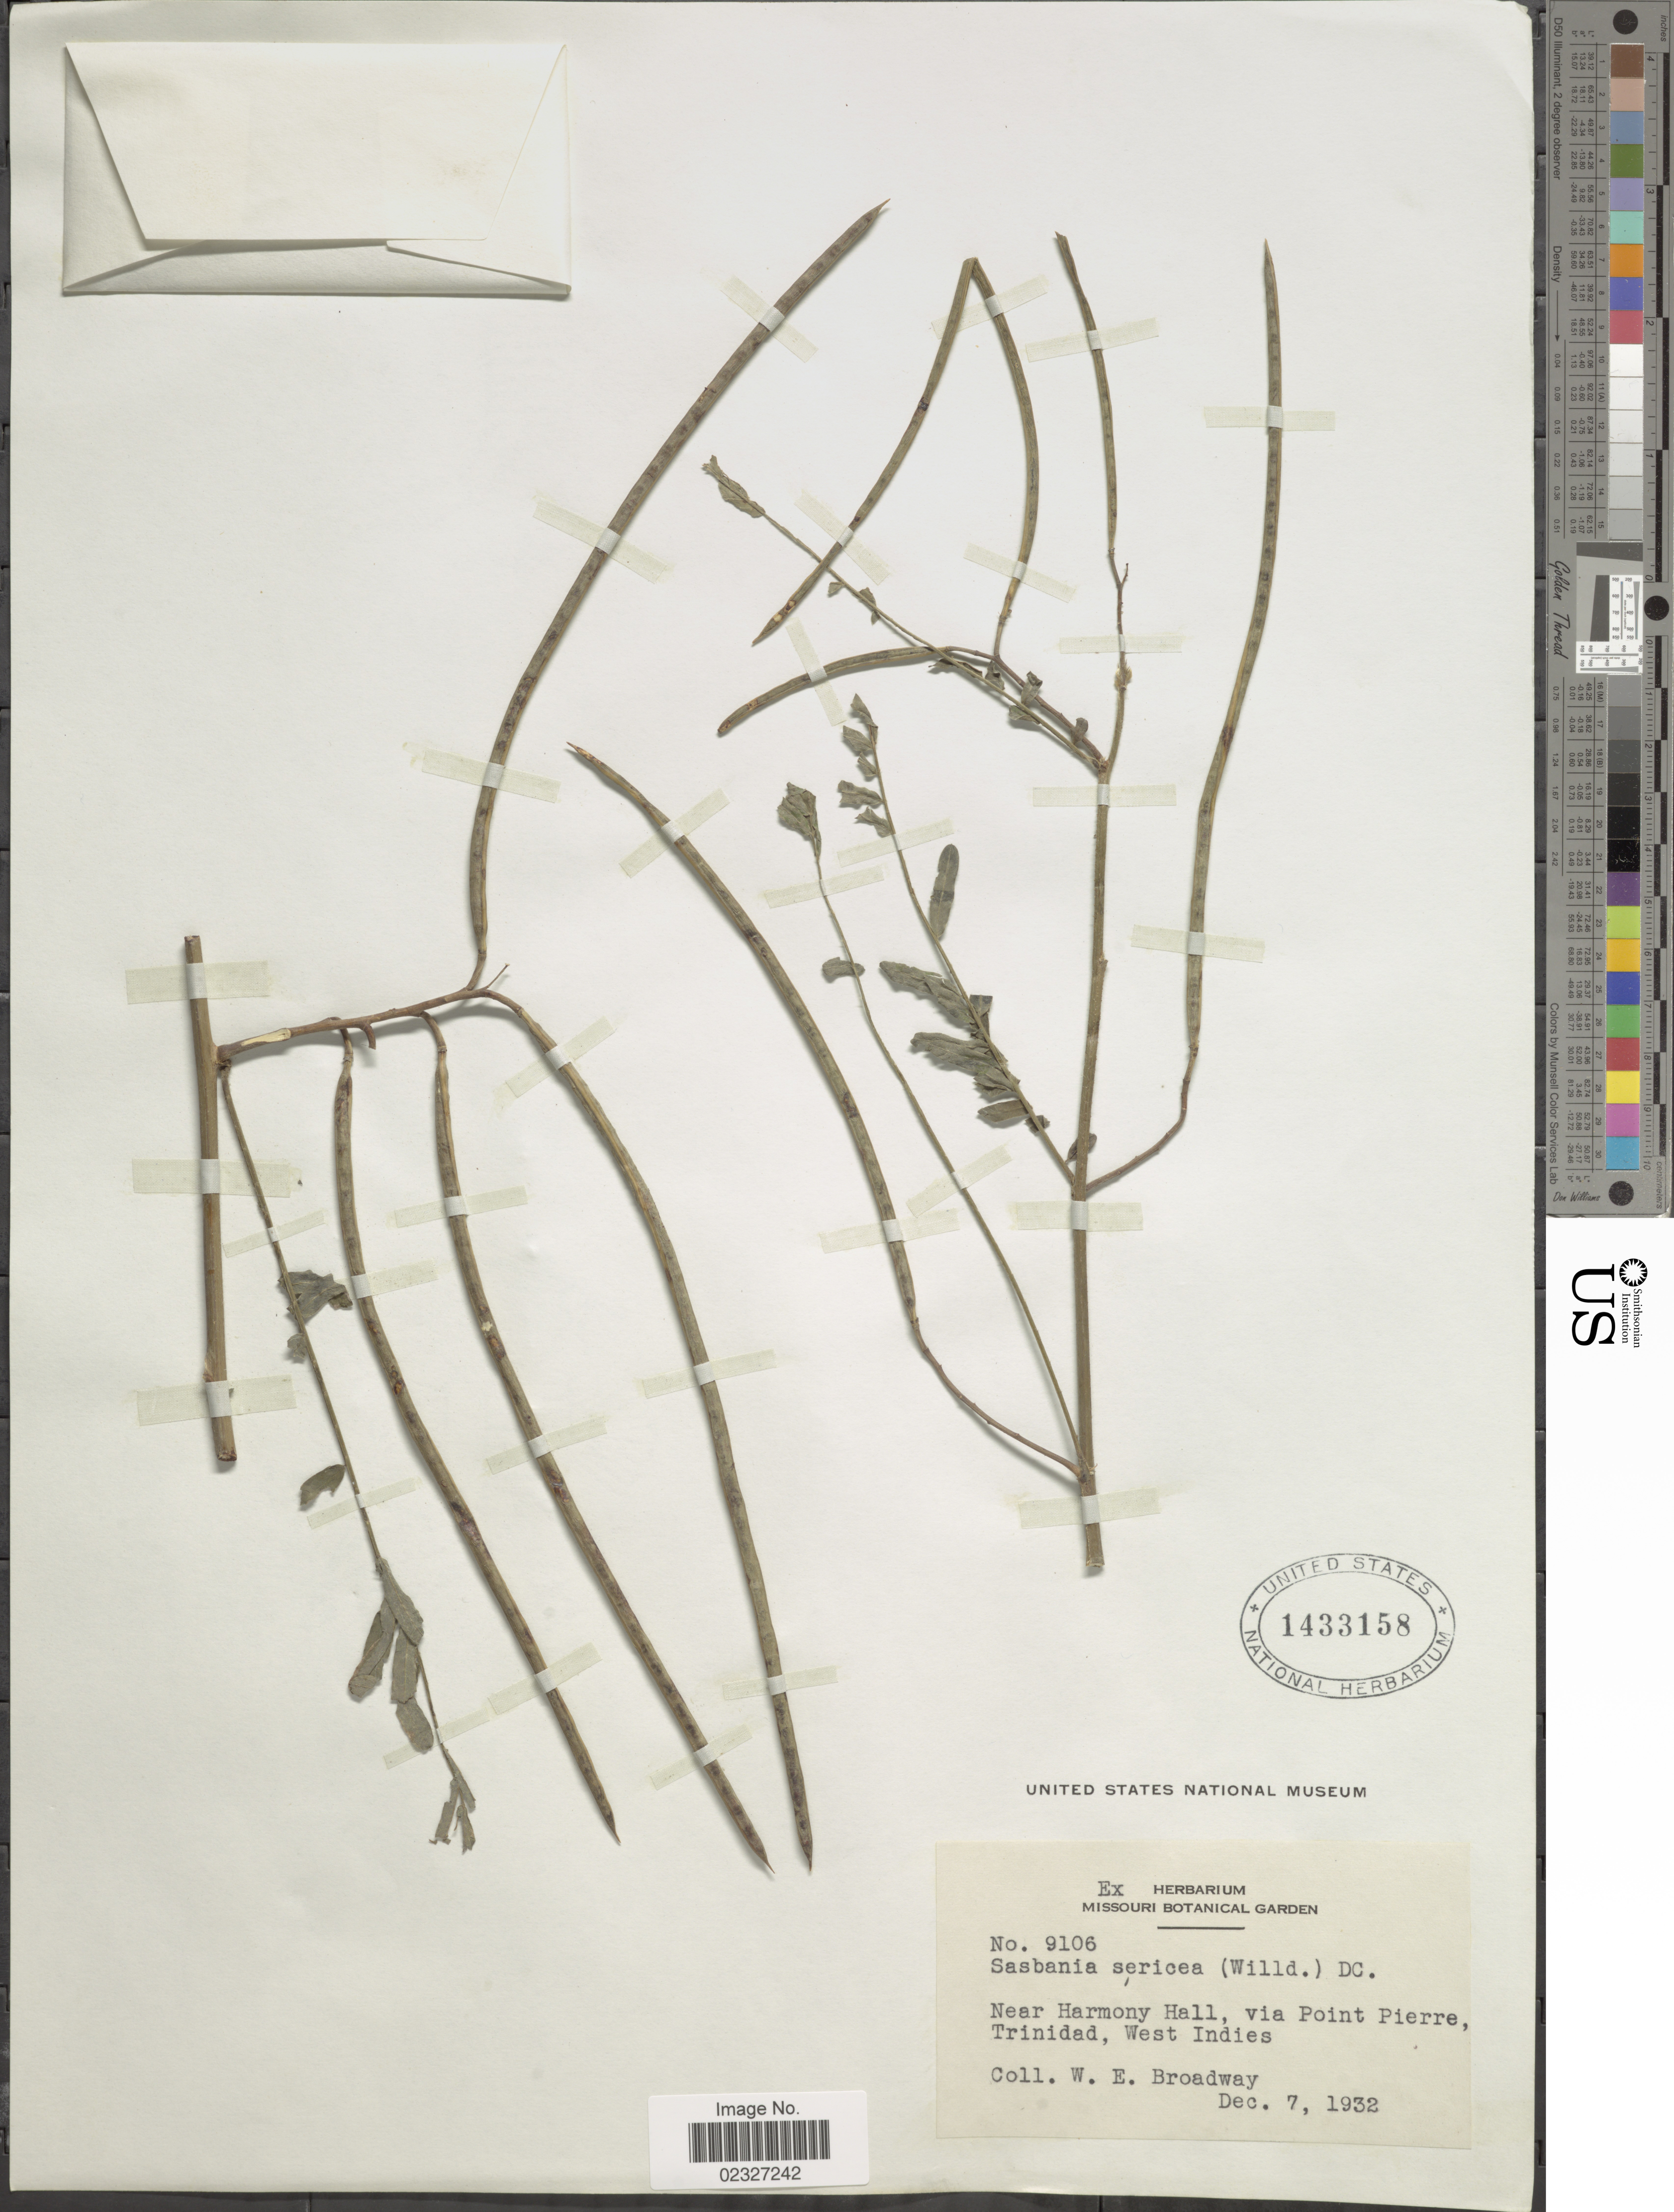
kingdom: Plantae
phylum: Tracheophyta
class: Magnoliopsida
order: Fabales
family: Fabaceae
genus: Sesbania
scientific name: Sesbania sericea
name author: (Willd.) Link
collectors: W. E. Broadway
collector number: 9106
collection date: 1932-12-07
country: Trinidad and Tobago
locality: Near Harmony Hall, via Point Pierre, Trinidad, West Indies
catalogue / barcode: US 1433158